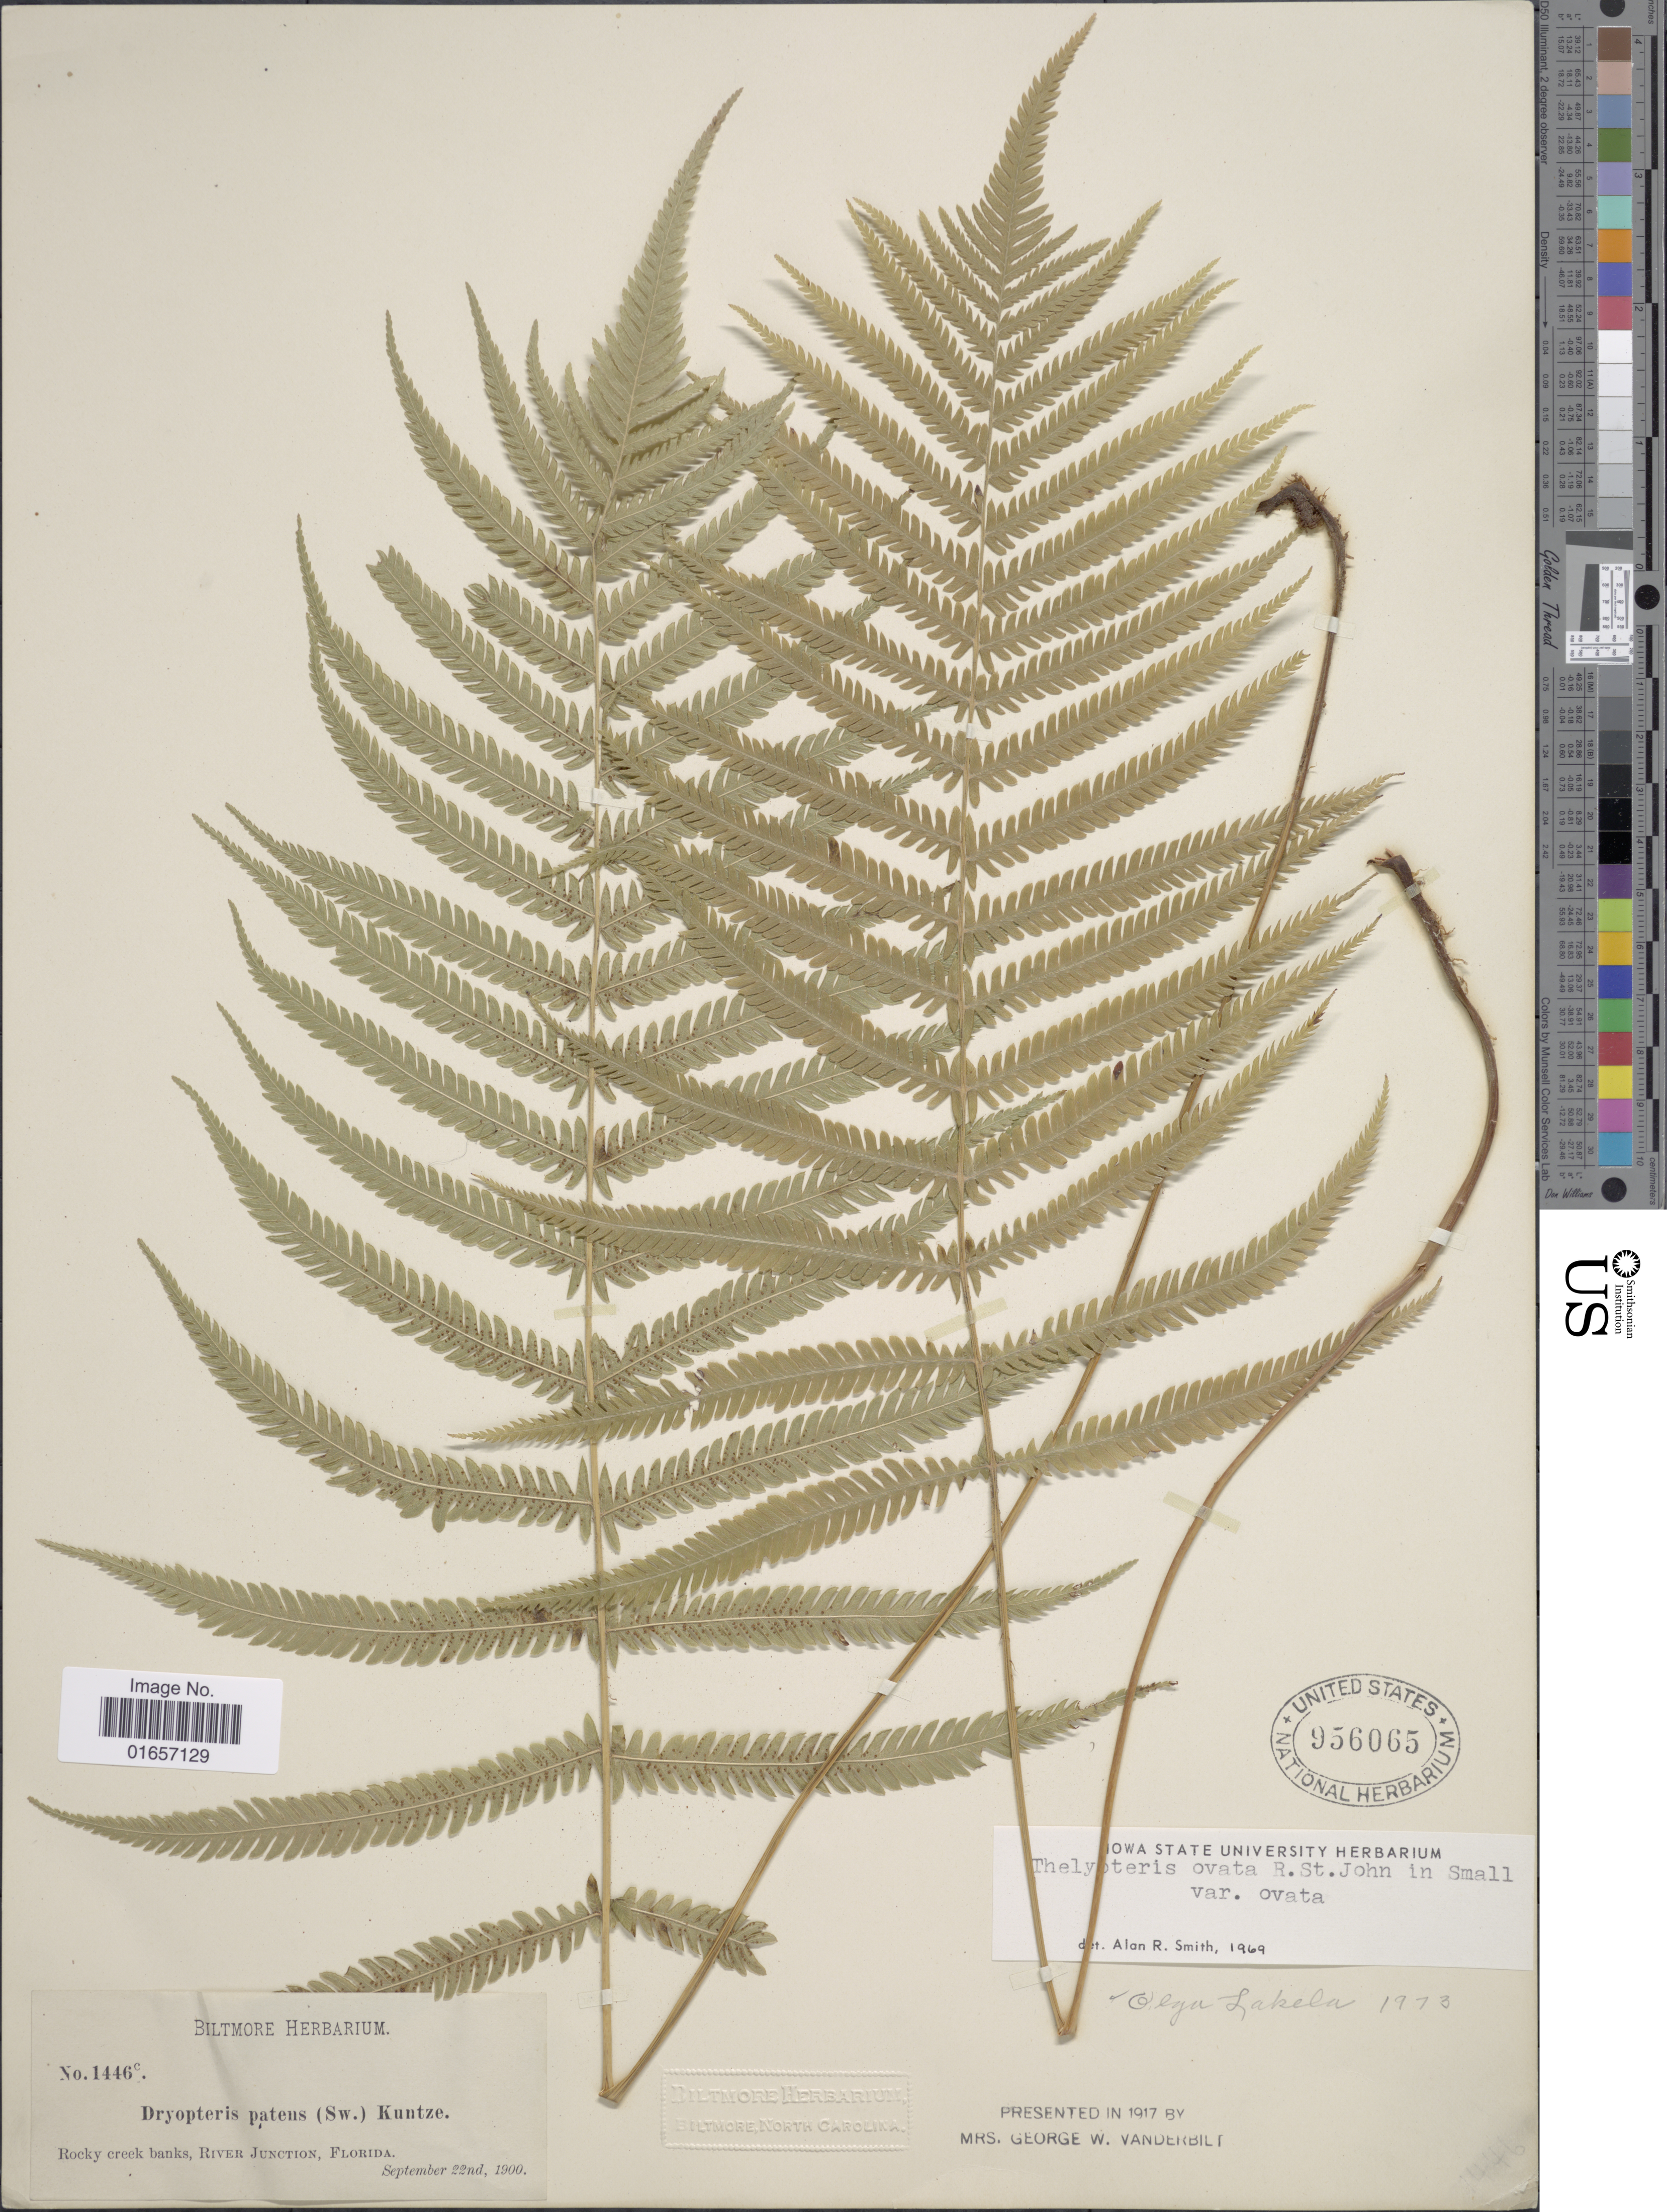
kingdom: Plantae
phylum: Tracheophyta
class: Polypodiopsida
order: Polypodiales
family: Thelypteridaceae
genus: Christella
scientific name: Christella ovata var. ovata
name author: (R.P. St. John) Á. Löve & D. Löve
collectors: ex herb. Biltmore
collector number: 1446c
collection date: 1900-09-22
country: United States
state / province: Florida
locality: Rocky creek banks, River Junction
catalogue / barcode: US 956065